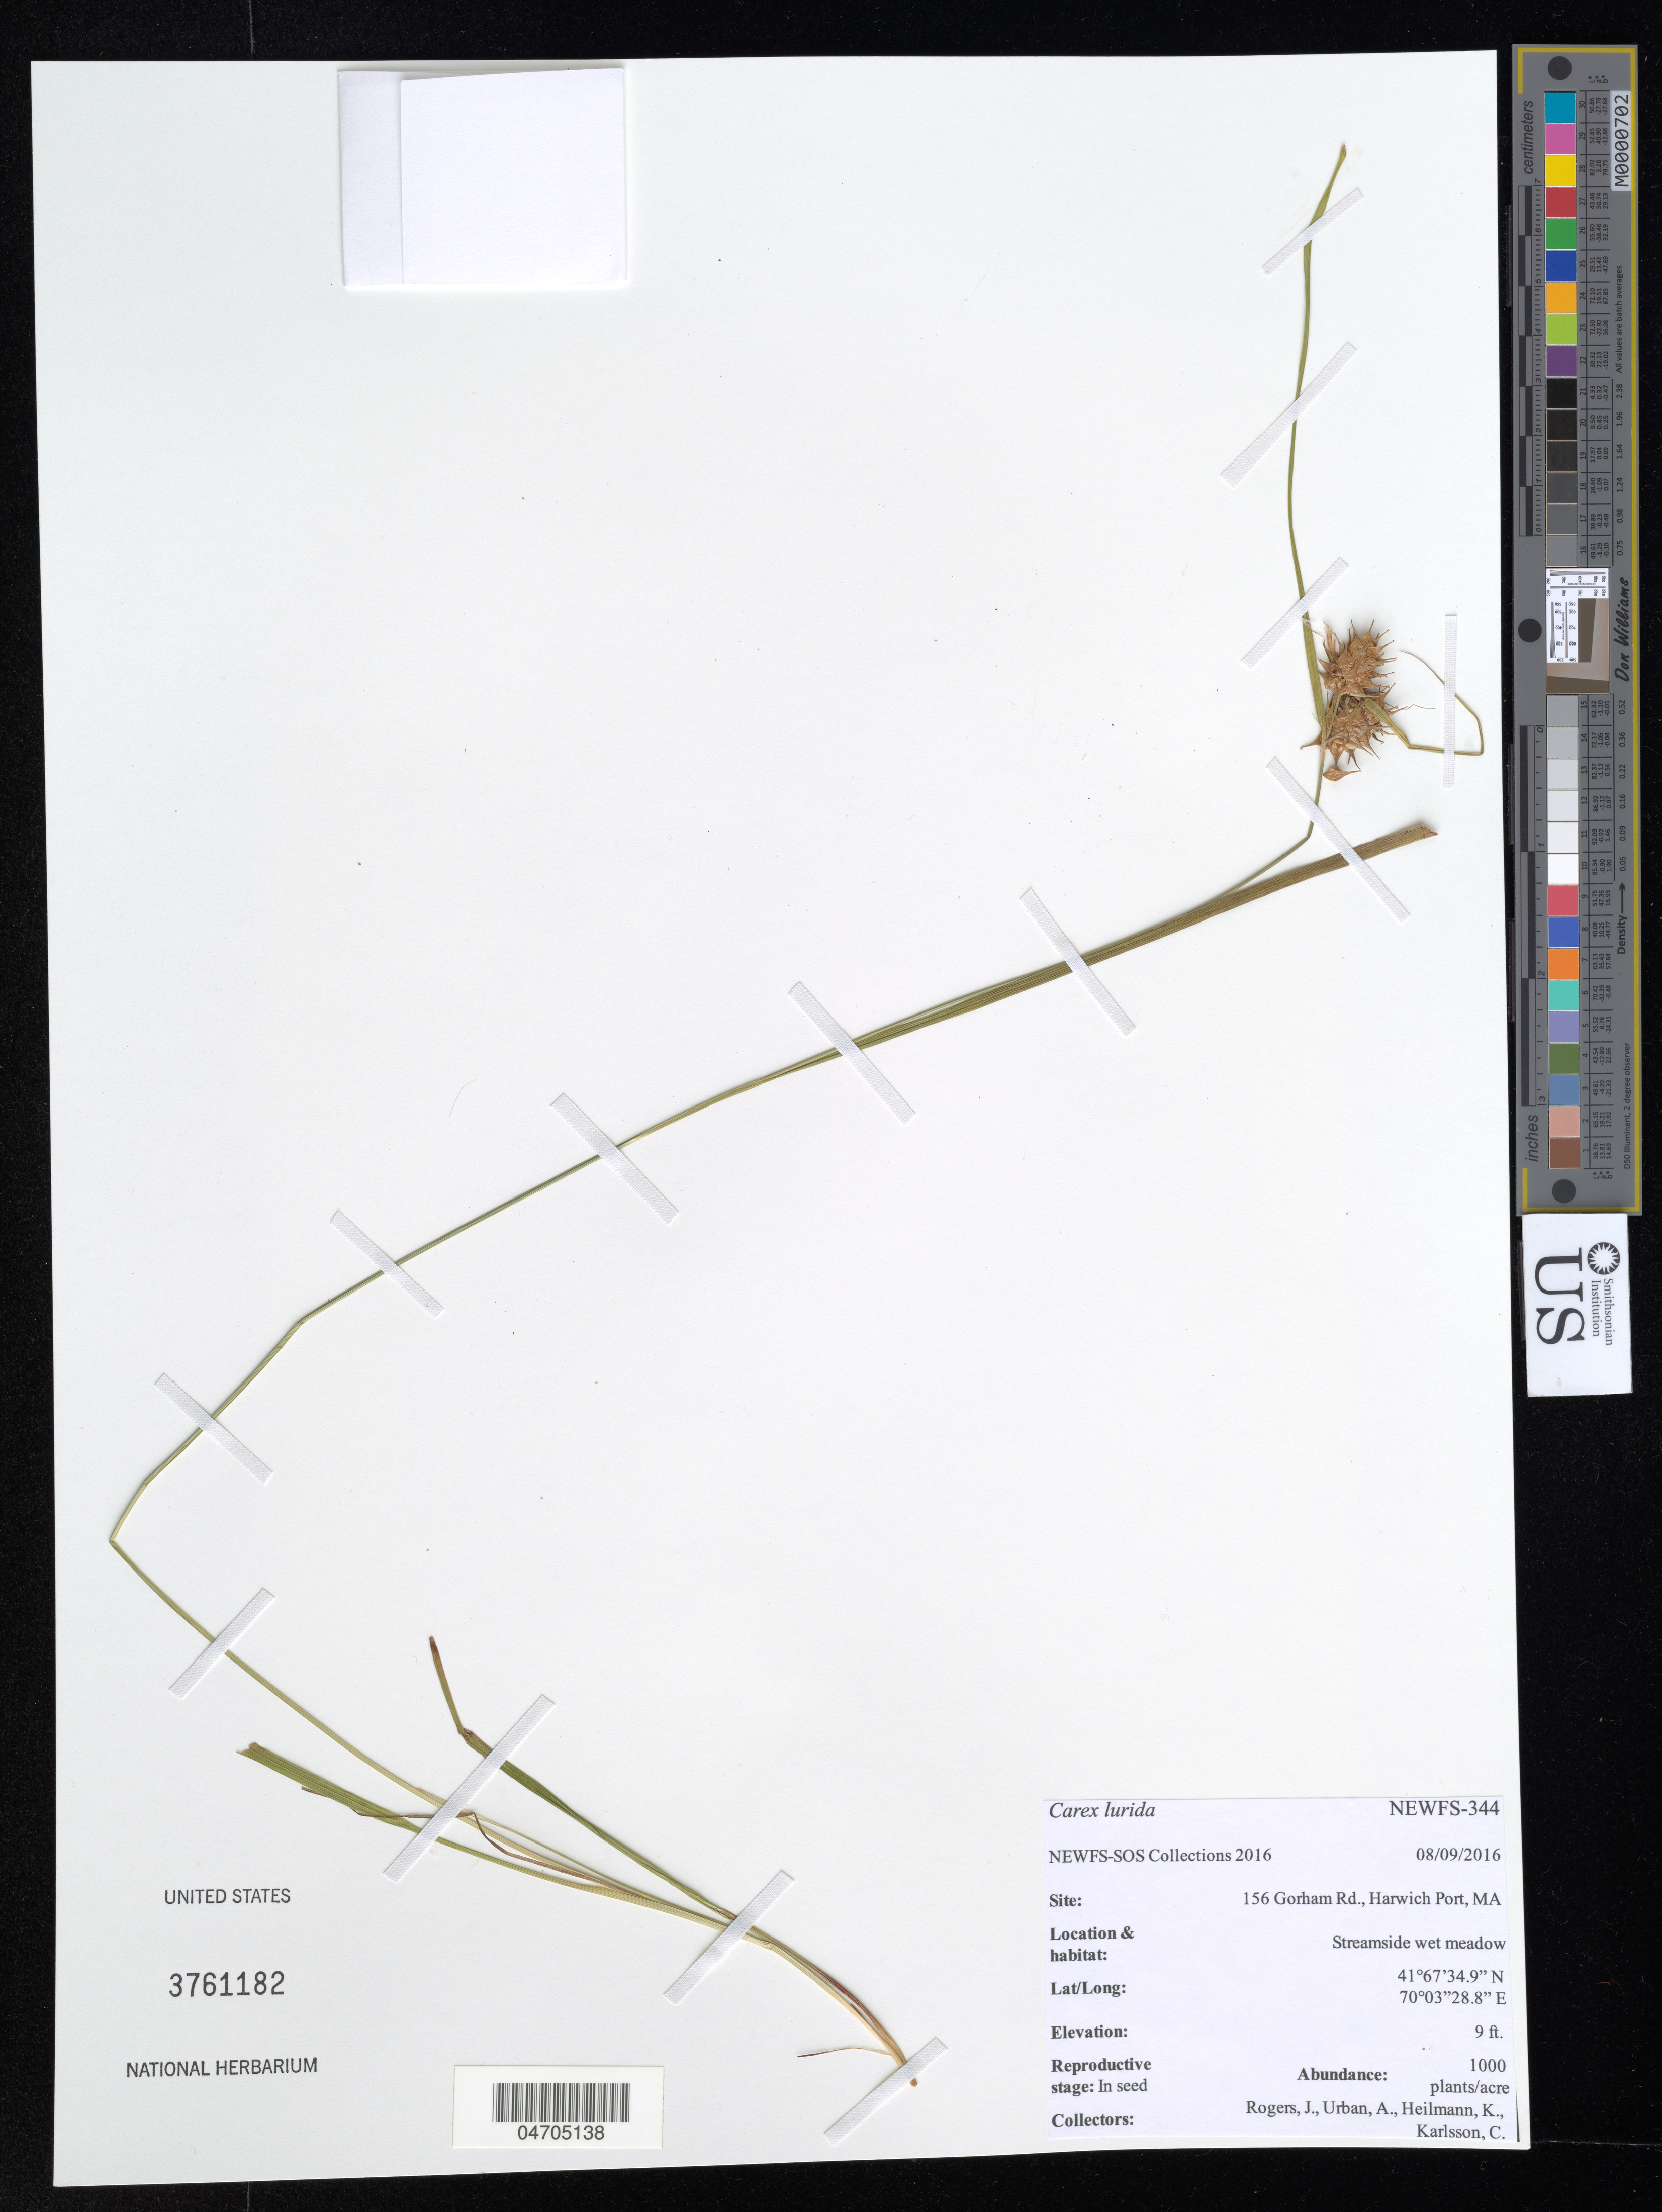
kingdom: Plantae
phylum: Tracheophyta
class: Liliopsida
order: Poales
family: Cyperaceae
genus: Carex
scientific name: Carex lurida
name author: Wahlenb.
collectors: J. Rogers, A. Urban, K. Heilmann & C. Karlsson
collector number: NEWFS-344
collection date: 2016-08-09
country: United States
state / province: Maryland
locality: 156 Gorham Rd., Harwich Port.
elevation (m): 3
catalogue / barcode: US 3761182